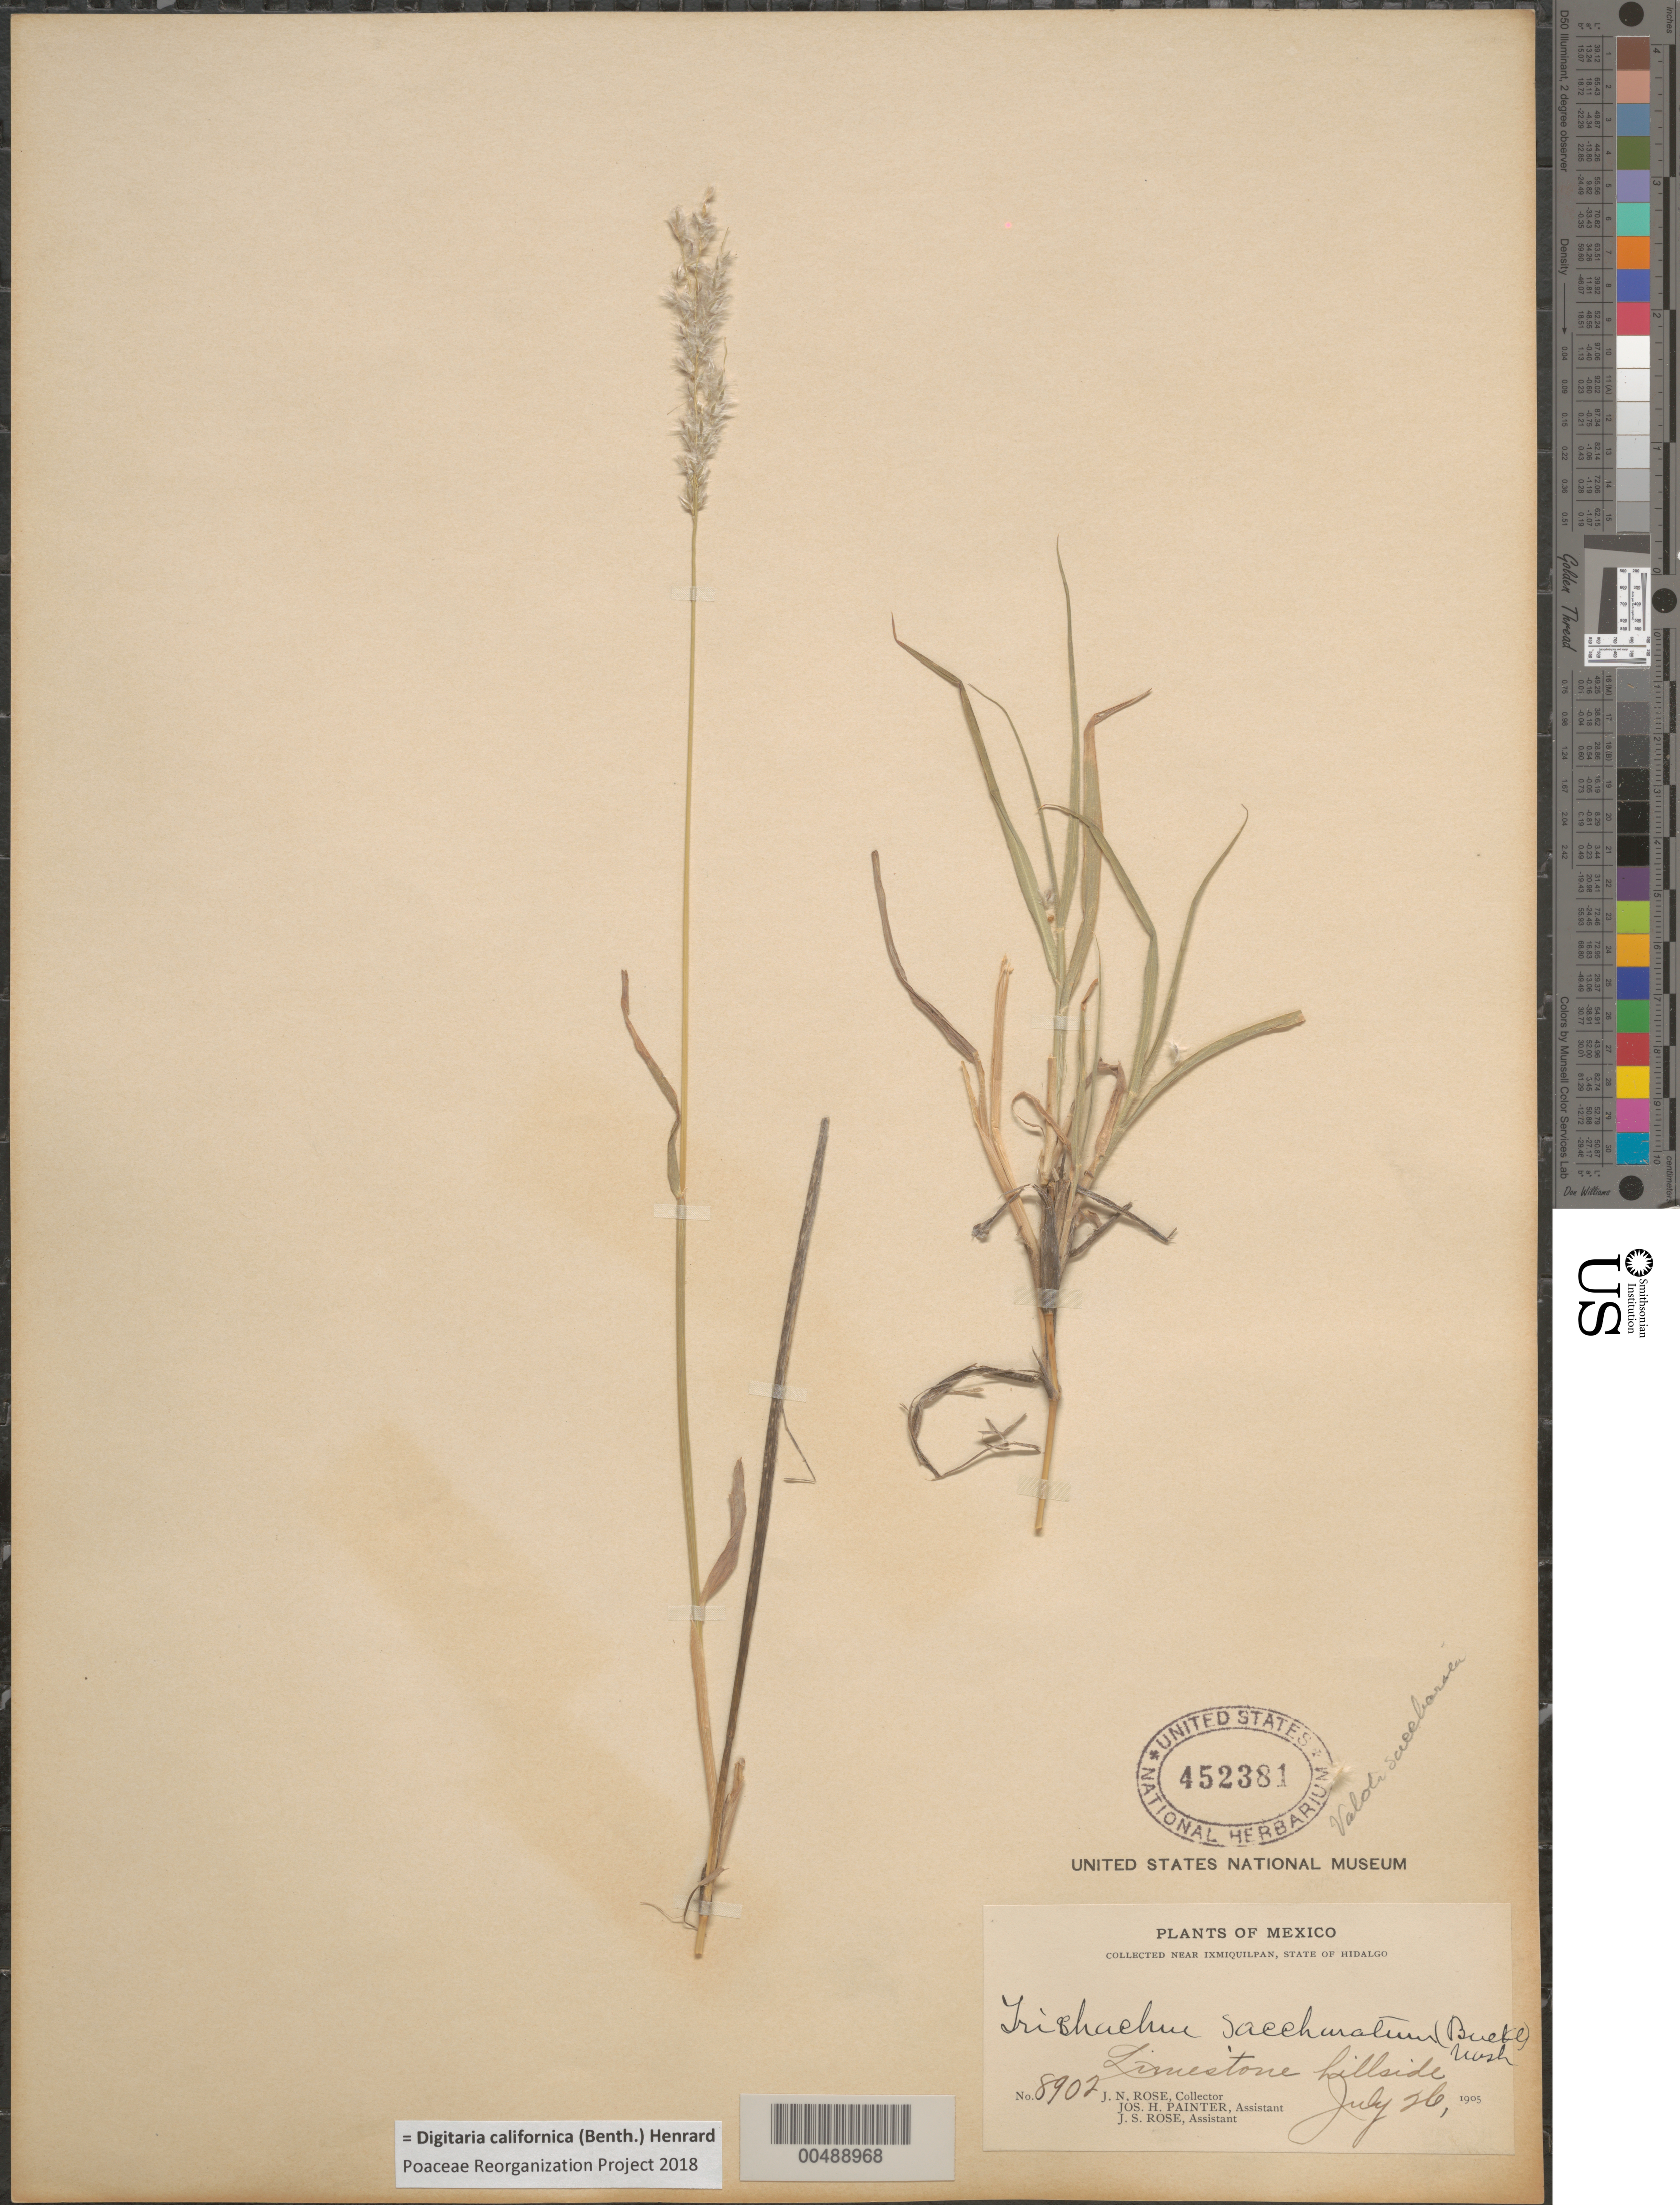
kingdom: Plantae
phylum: Tracheophyta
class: Liliopsida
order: Poales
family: Poaceae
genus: Digitaria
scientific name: Digitaria californica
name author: (Benth.) Henr.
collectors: J. N. Rose, J. H. Painter & J. S. Rose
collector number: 8902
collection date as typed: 26 Jul 1905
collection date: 1905-07-26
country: Mexico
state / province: Hidalgo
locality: Near Ixmiquilpan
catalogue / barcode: US 452381